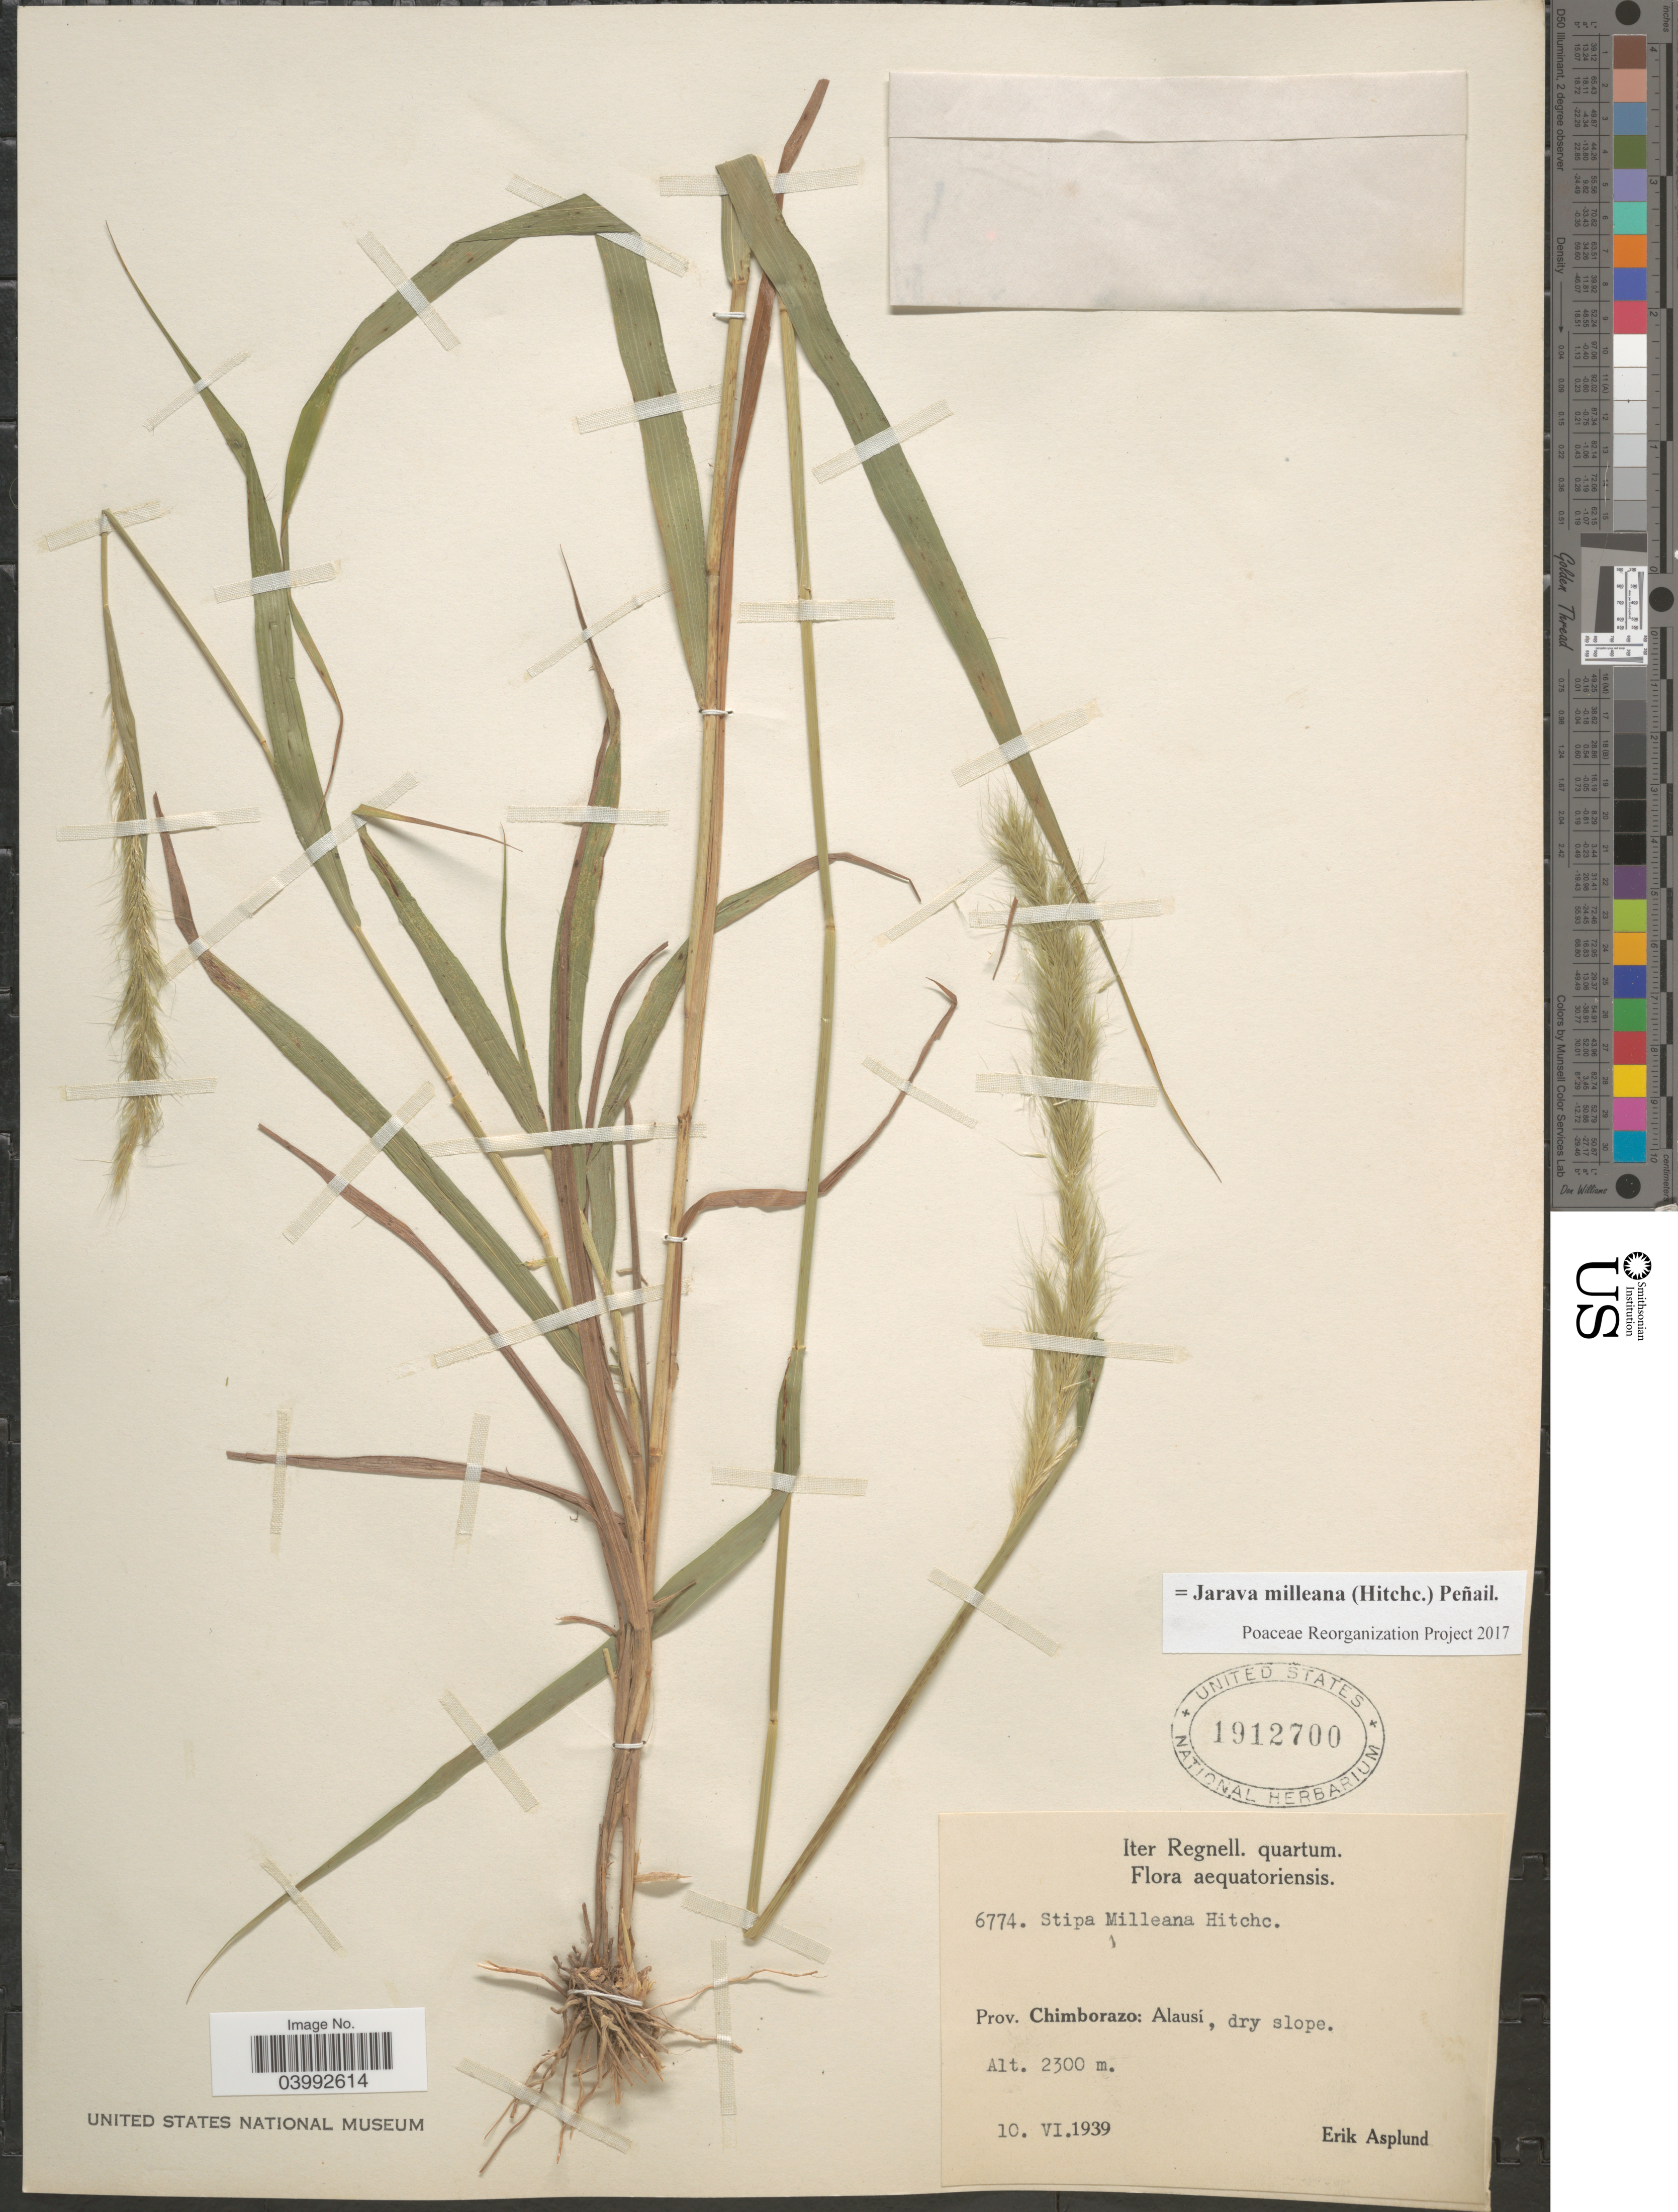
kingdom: Plantae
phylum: Tracheophyta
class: Liliopsida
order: Poales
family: Poaceae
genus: Jarava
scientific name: Jarava milleana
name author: (Hitchc.) Peñail.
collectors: E. Asplund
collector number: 6774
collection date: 1939-06-10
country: Ecuador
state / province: Chimborazo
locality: Aequatoriensis. Alausi.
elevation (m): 2300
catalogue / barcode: US 1912700